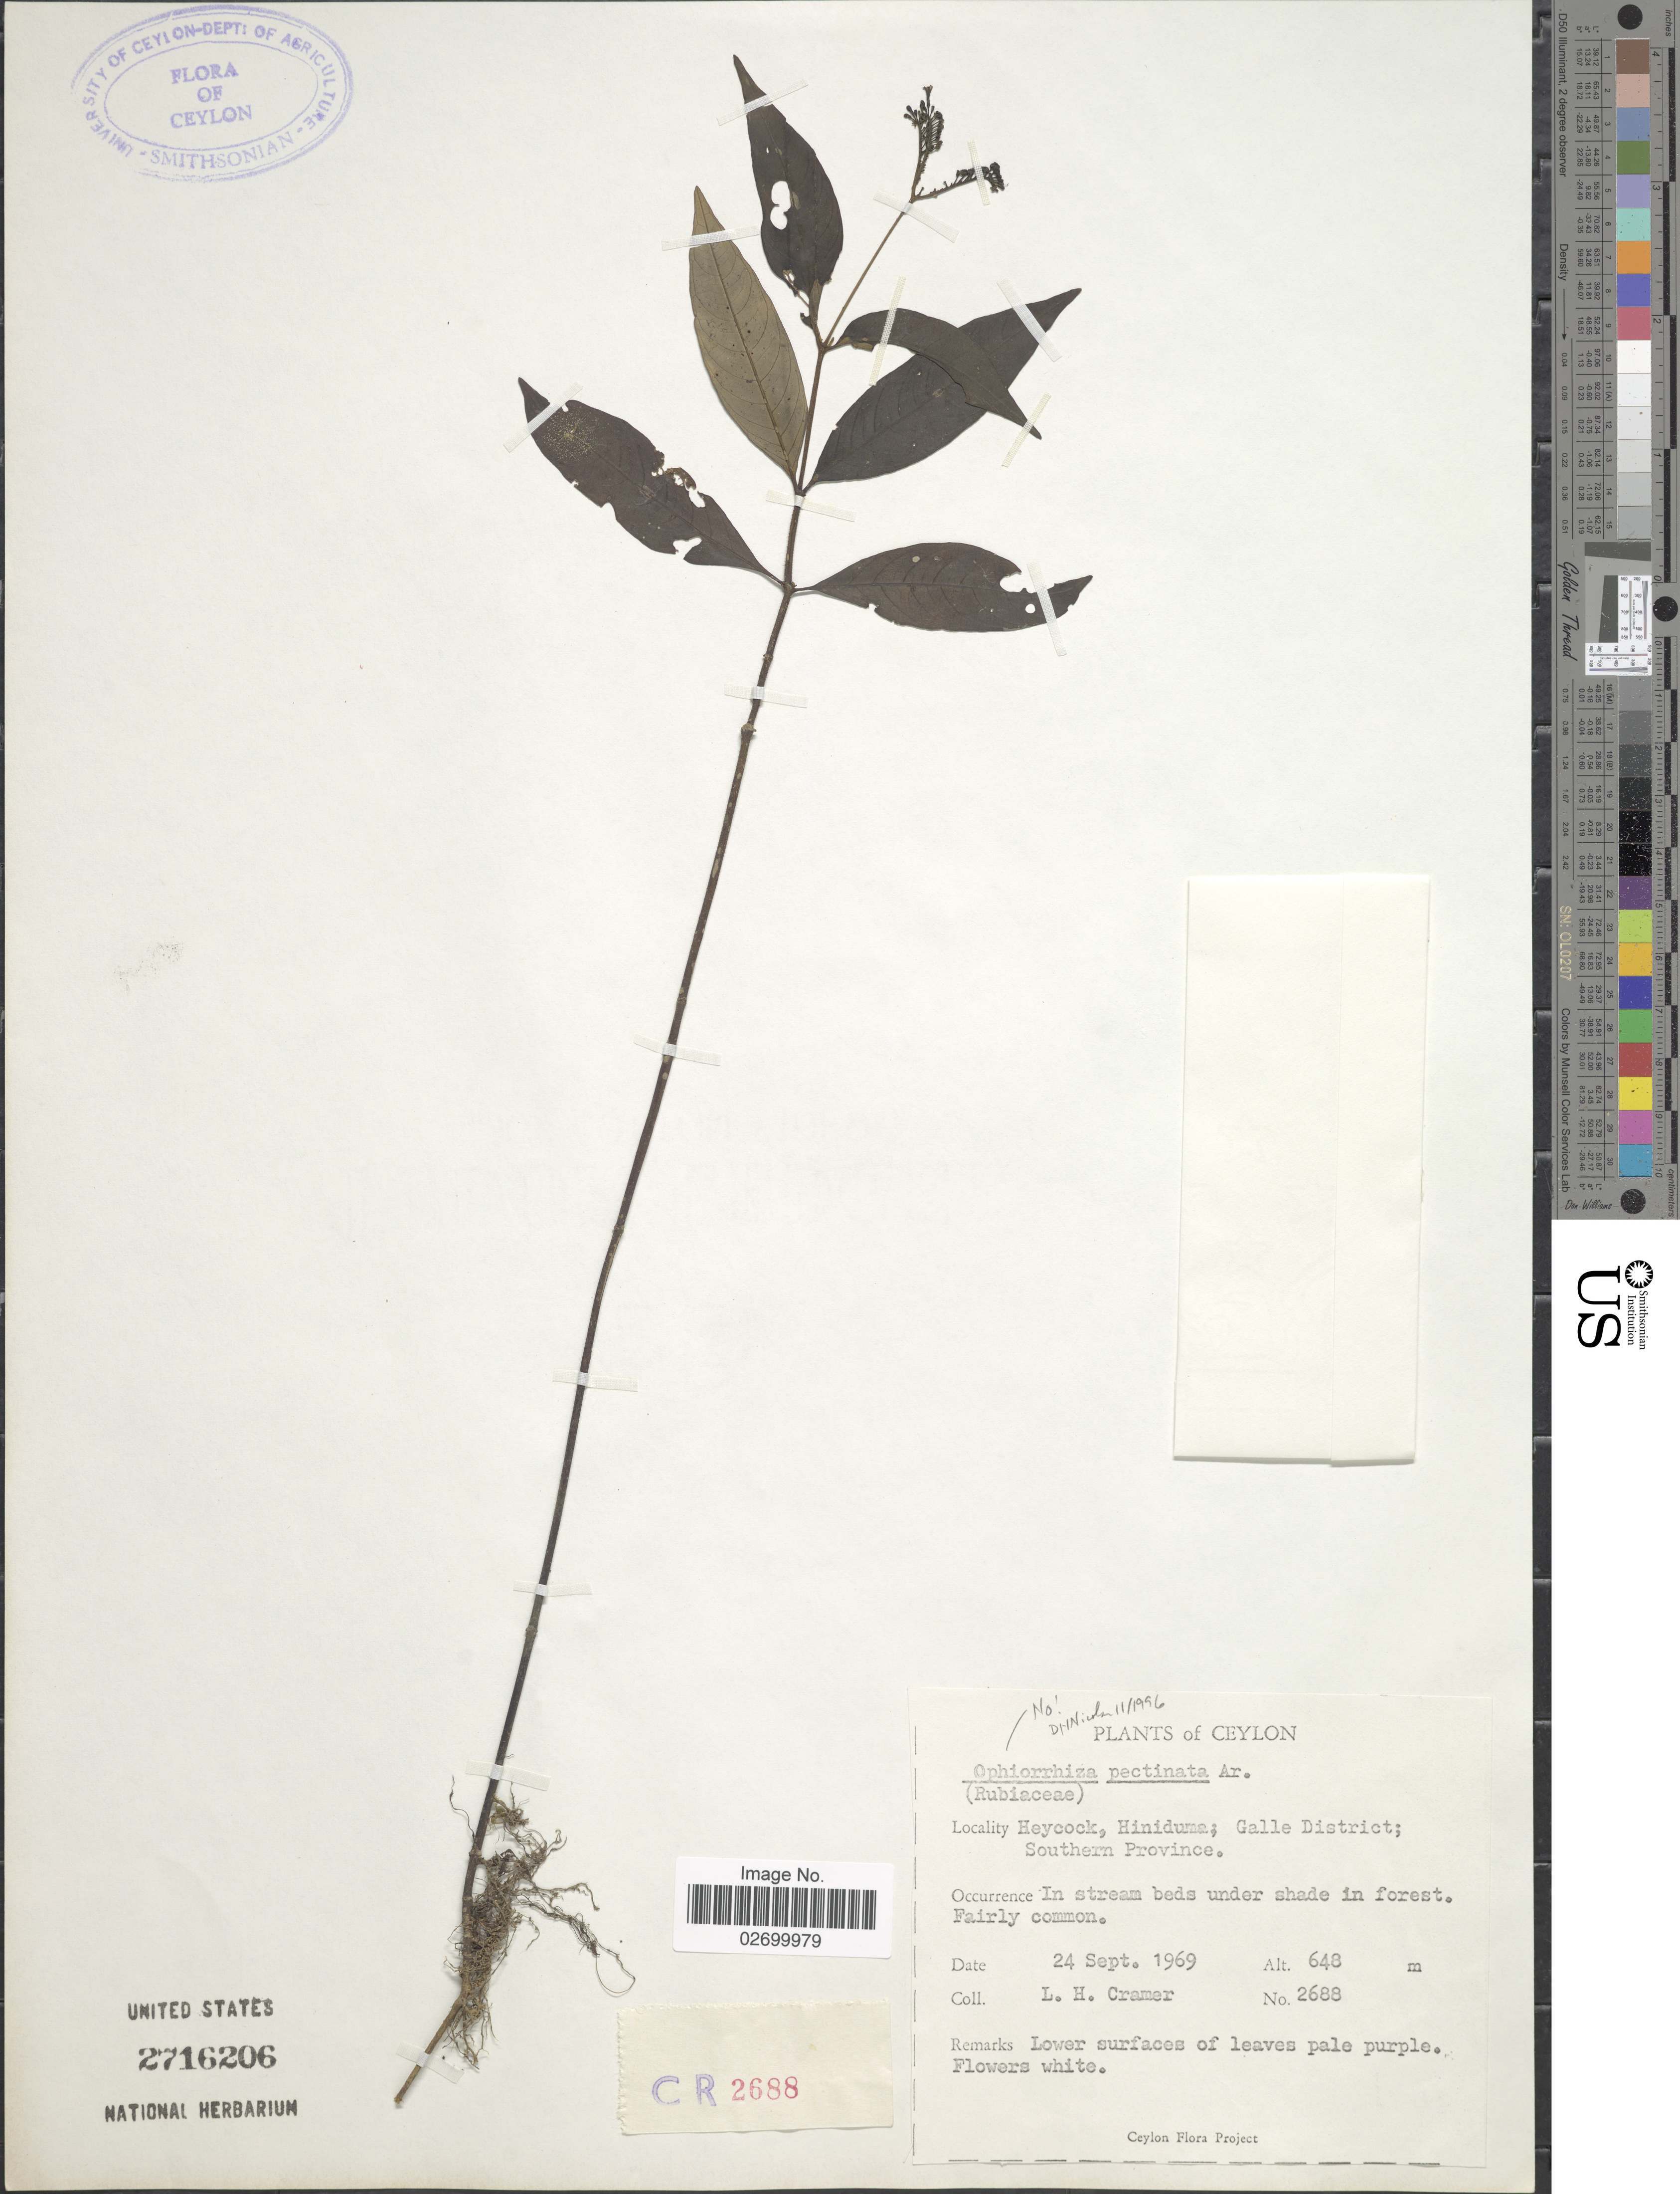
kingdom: Plantae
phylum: Tracheophyta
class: Magnoliopsida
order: Gentianales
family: Rubiaceae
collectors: L. H. Cramer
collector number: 2688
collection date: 1969-09-24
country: Sri Lanka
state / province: Southern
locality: Ceylon, Heycock, Hiniduma; Galle District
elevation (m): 648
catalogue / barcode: US 2716206